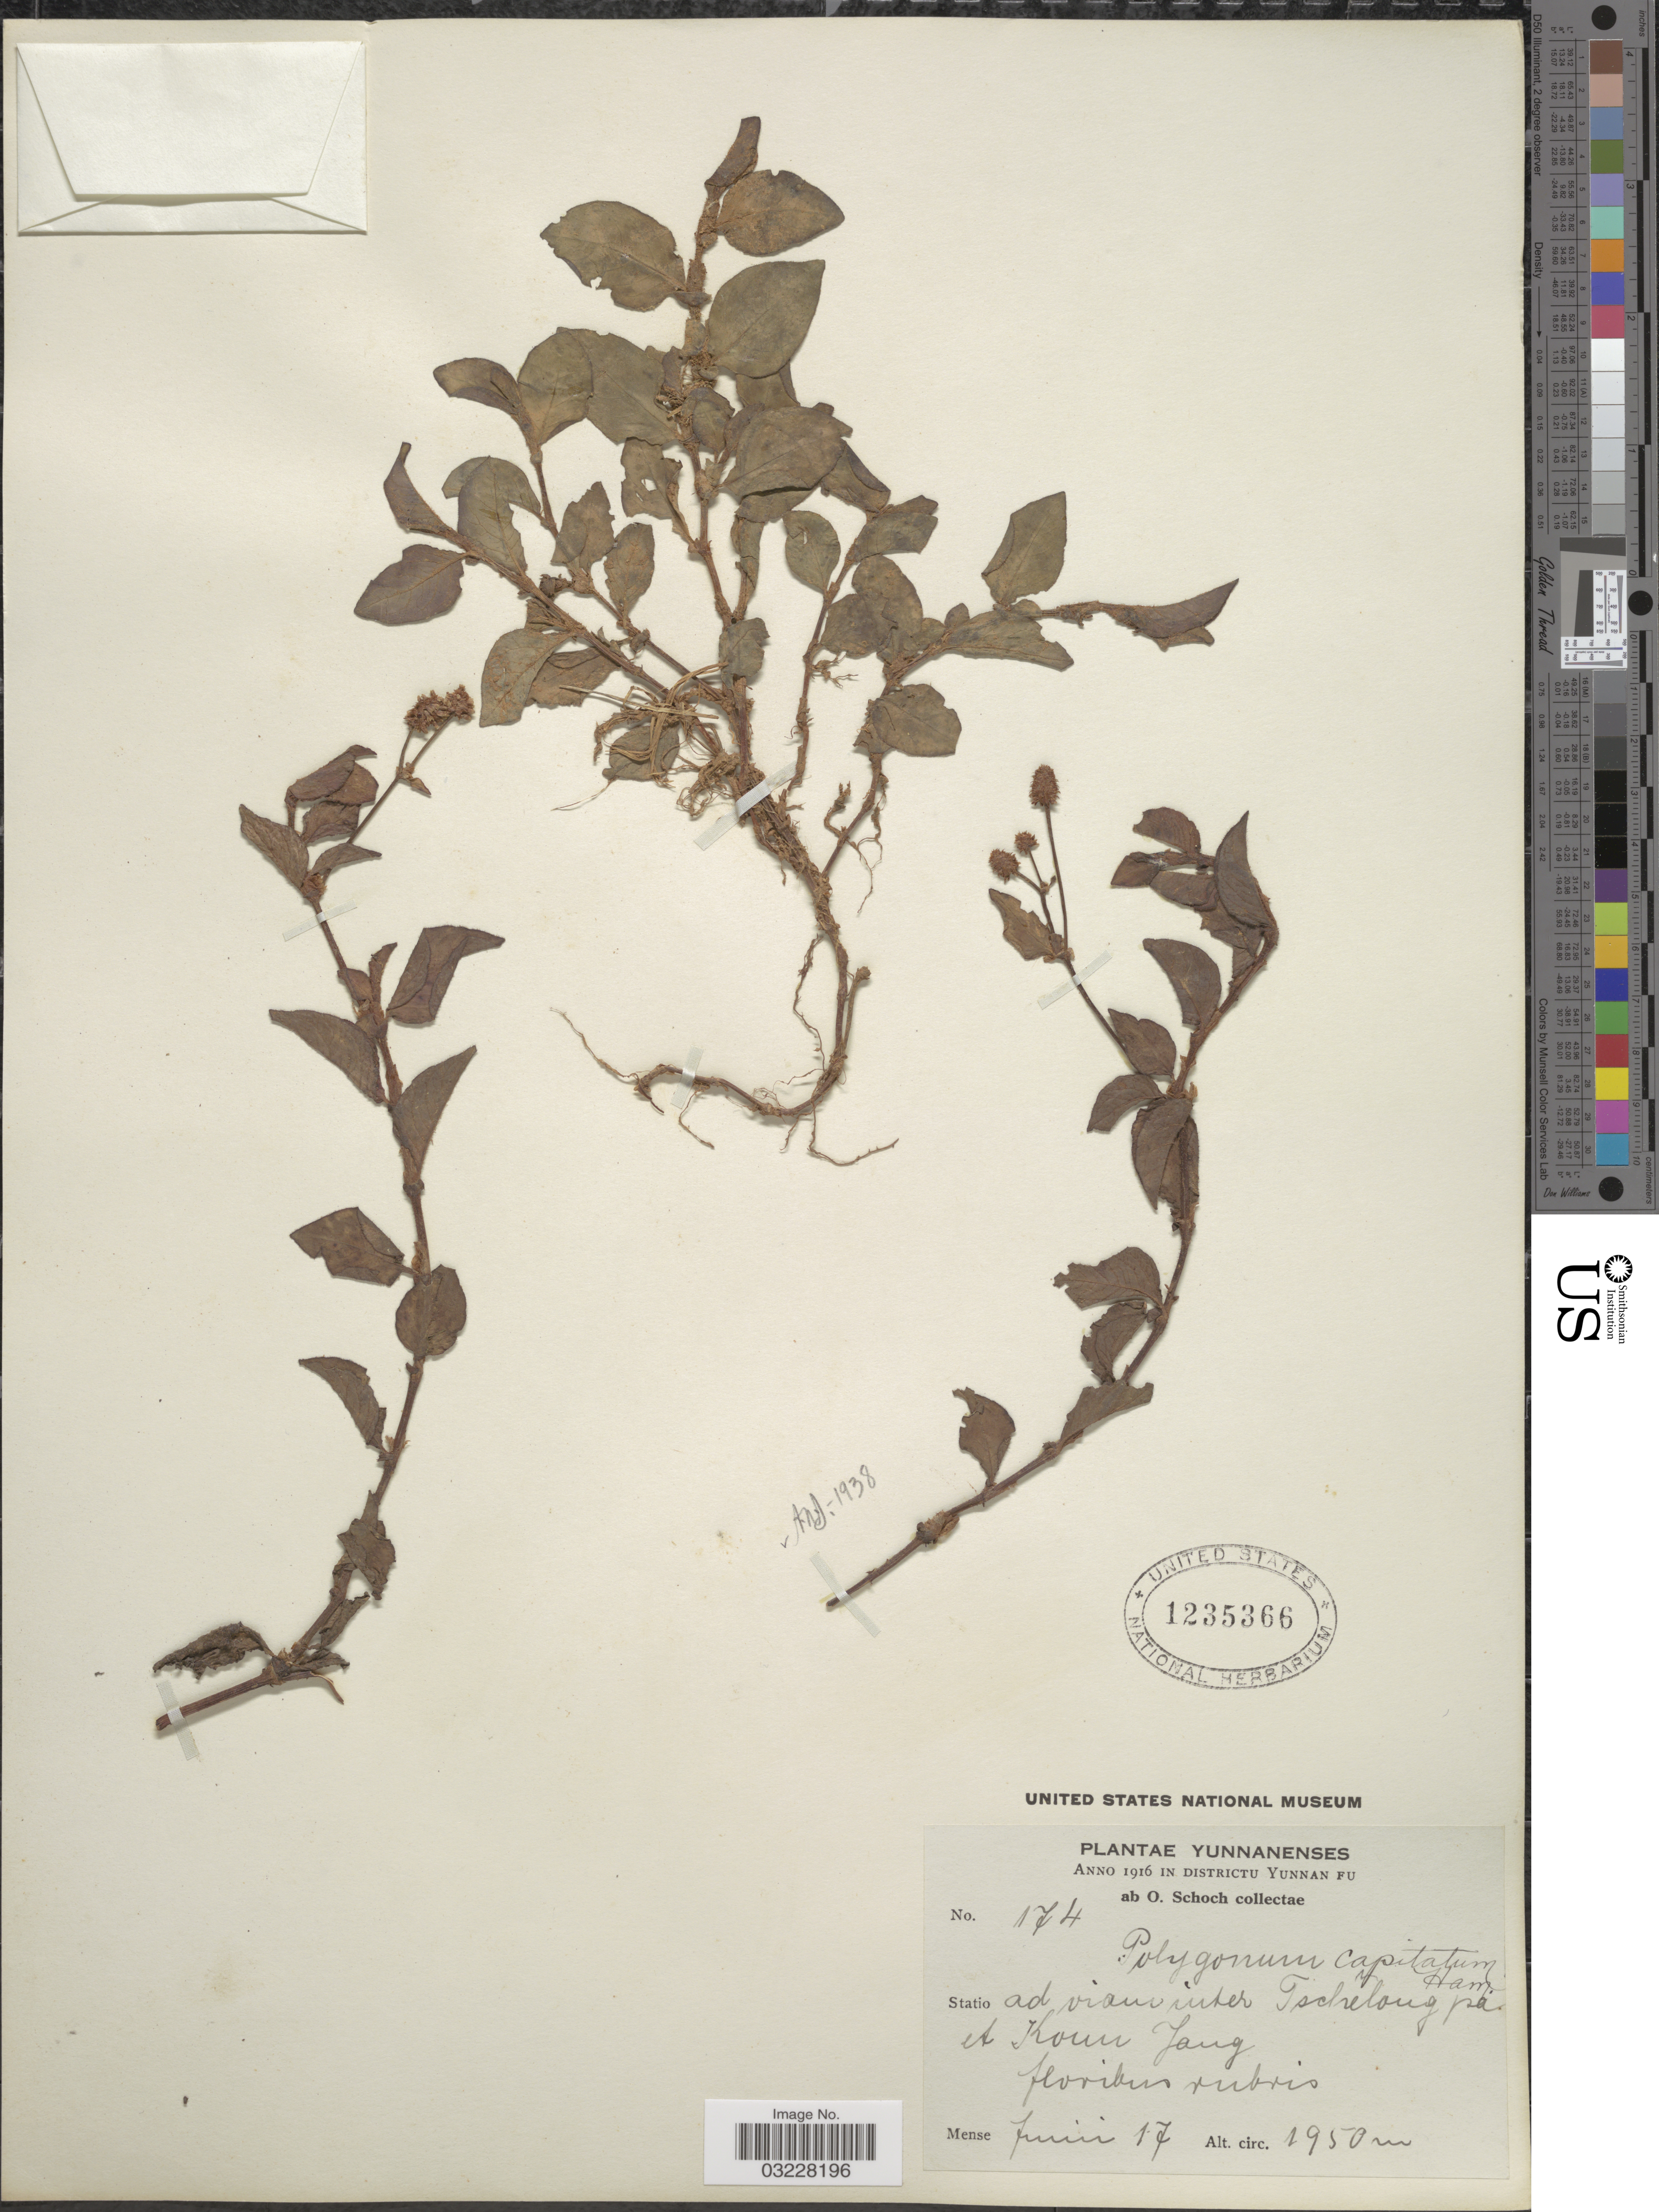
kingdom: Plantae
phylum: Tracheophyta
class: Magnoliopsida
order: Caryophyllales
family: Polygonaceae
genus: Polygonum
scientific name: Polygonum capitatum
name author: Buch.-Ham. ex D. Don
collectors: O. Schoch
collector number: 174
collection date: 1916-06-17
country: China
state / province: Yunnan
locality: Districtu Yunnan Fu. Statio ad viam inter Tschelongpa [interpreted] et Kouu [interpreted] Jang.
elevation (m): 1950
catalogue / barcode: US 1235366